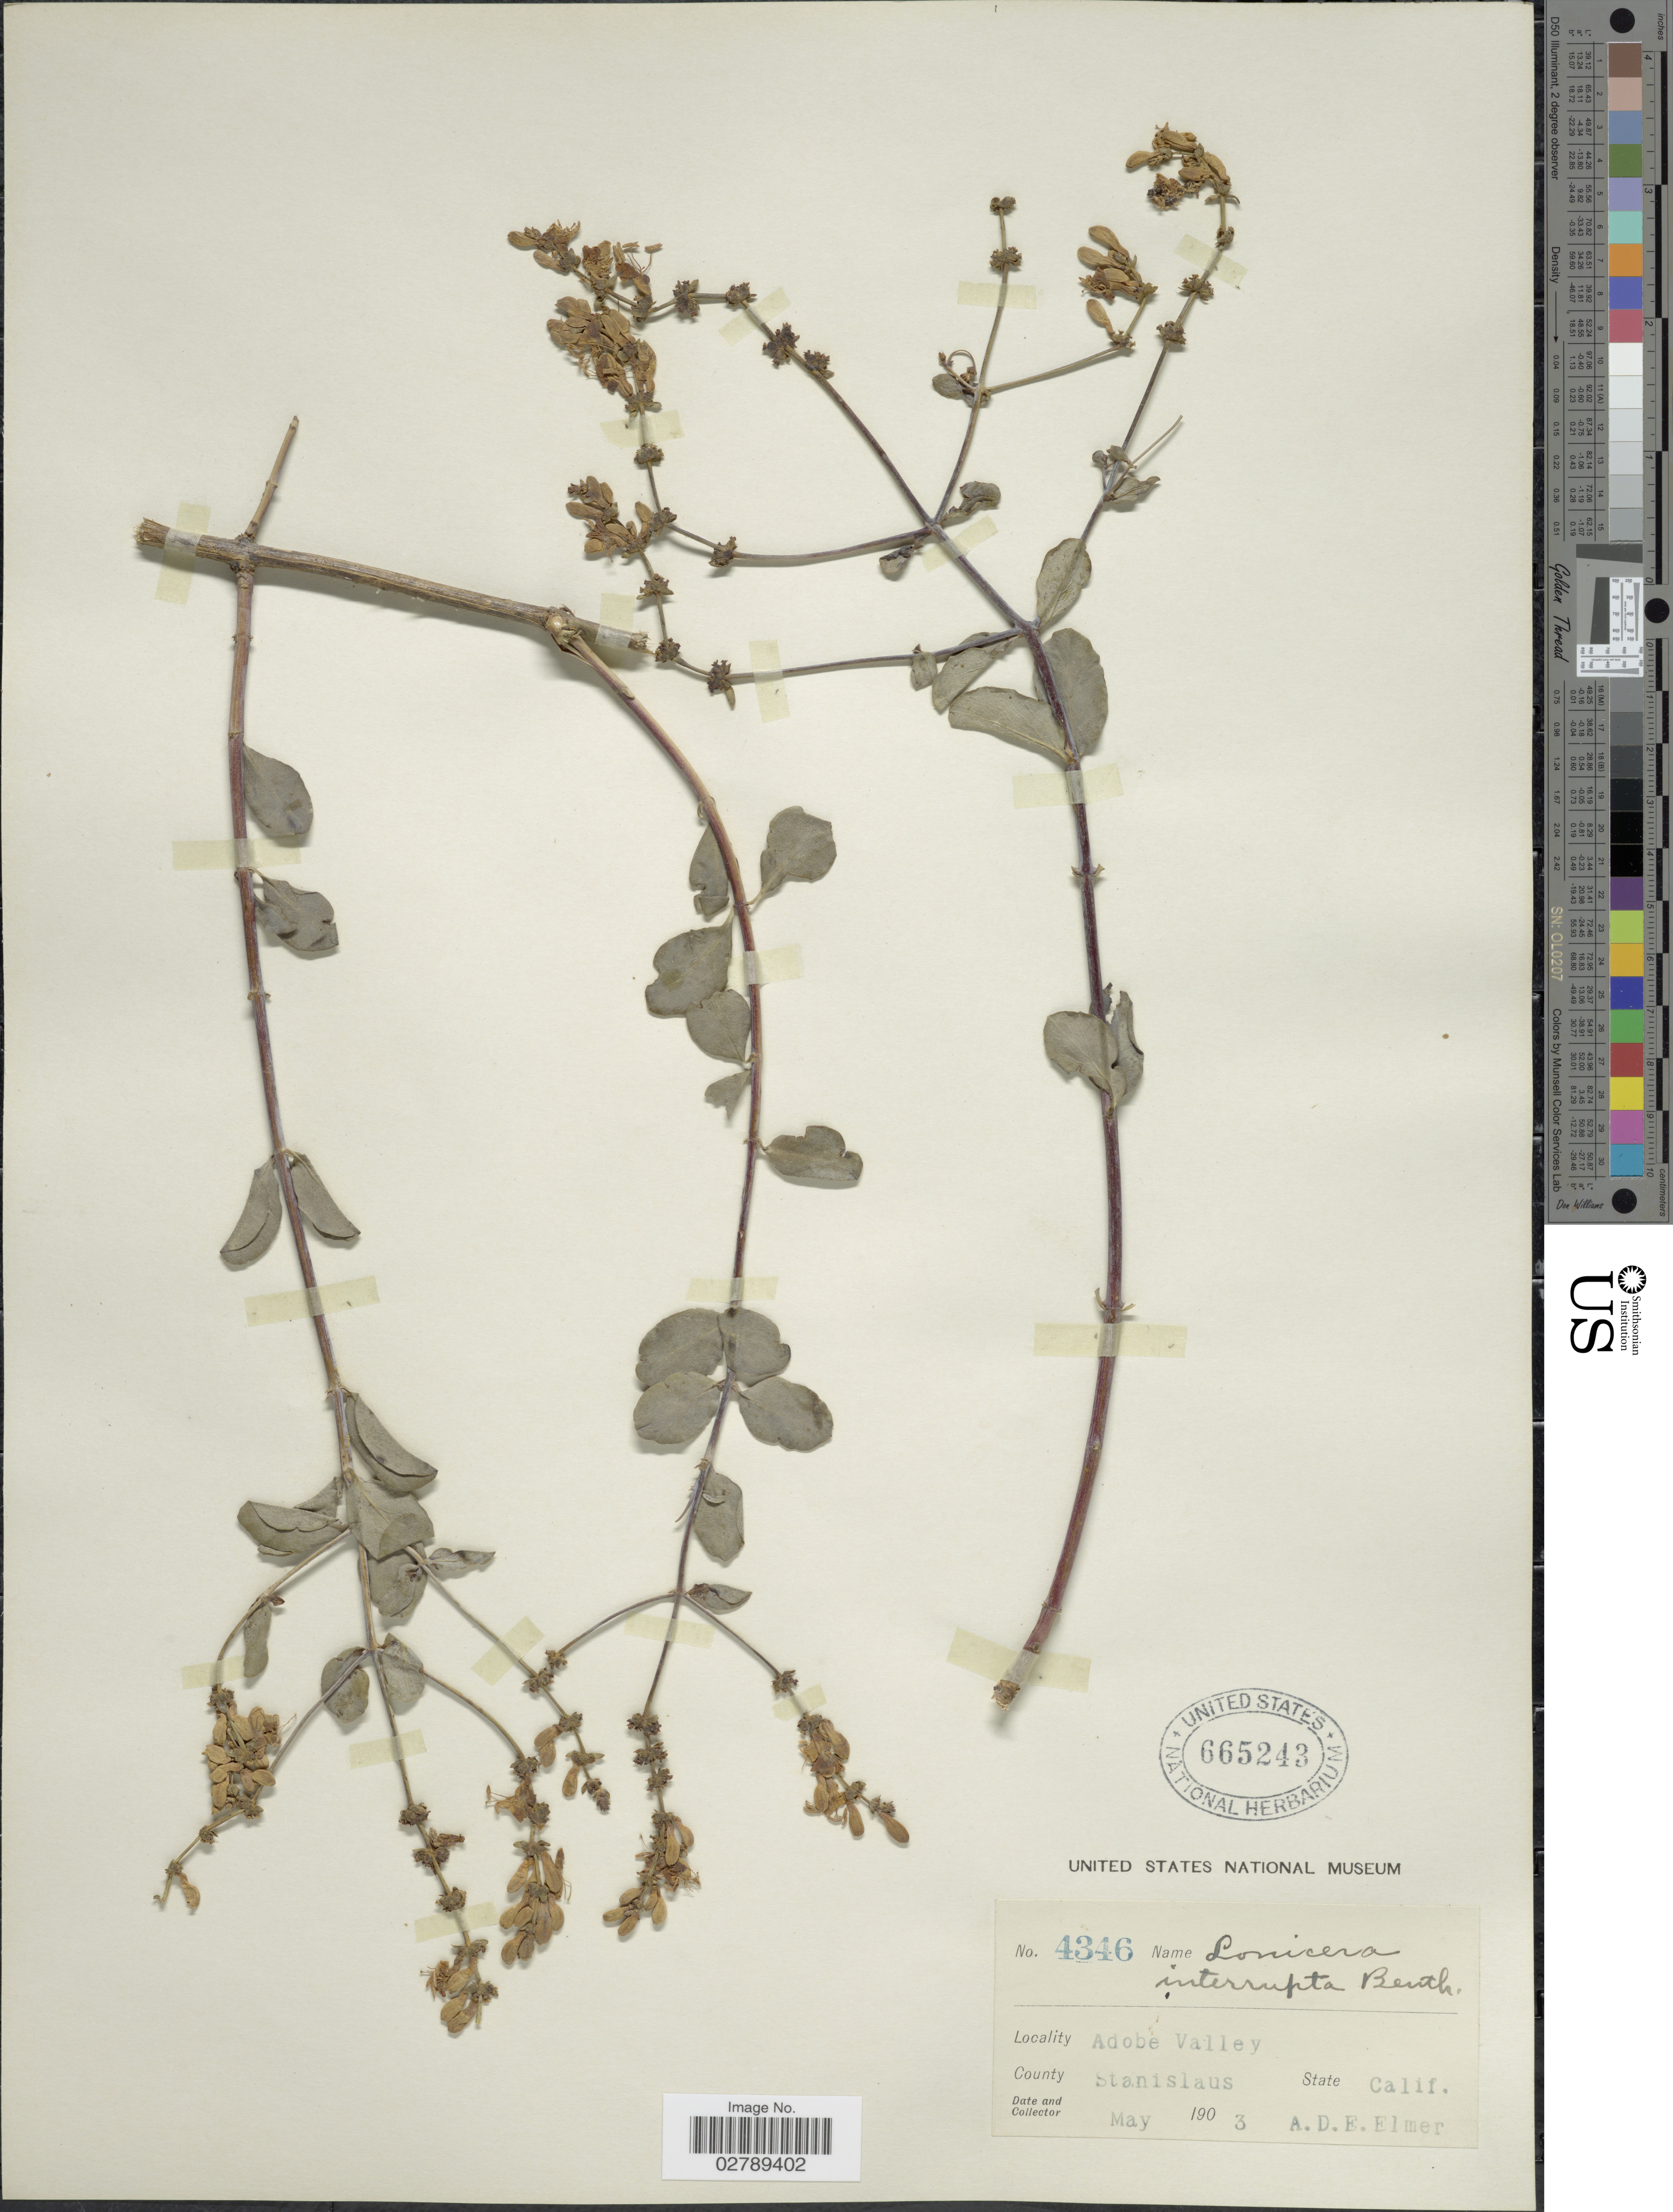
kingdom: Plantae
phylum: Tracheophyta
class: Magnoliopsida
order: Dipsacales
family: Caprifoliaceae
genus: Lonicera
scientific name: Lonicera interrupta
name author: Benth.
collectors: A. D. E. Elmer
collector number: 4346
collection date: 1903-05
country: United States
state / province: California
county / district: Stanislaus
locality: Adobe Valley. County Stanislaus.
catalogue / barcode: US 665243